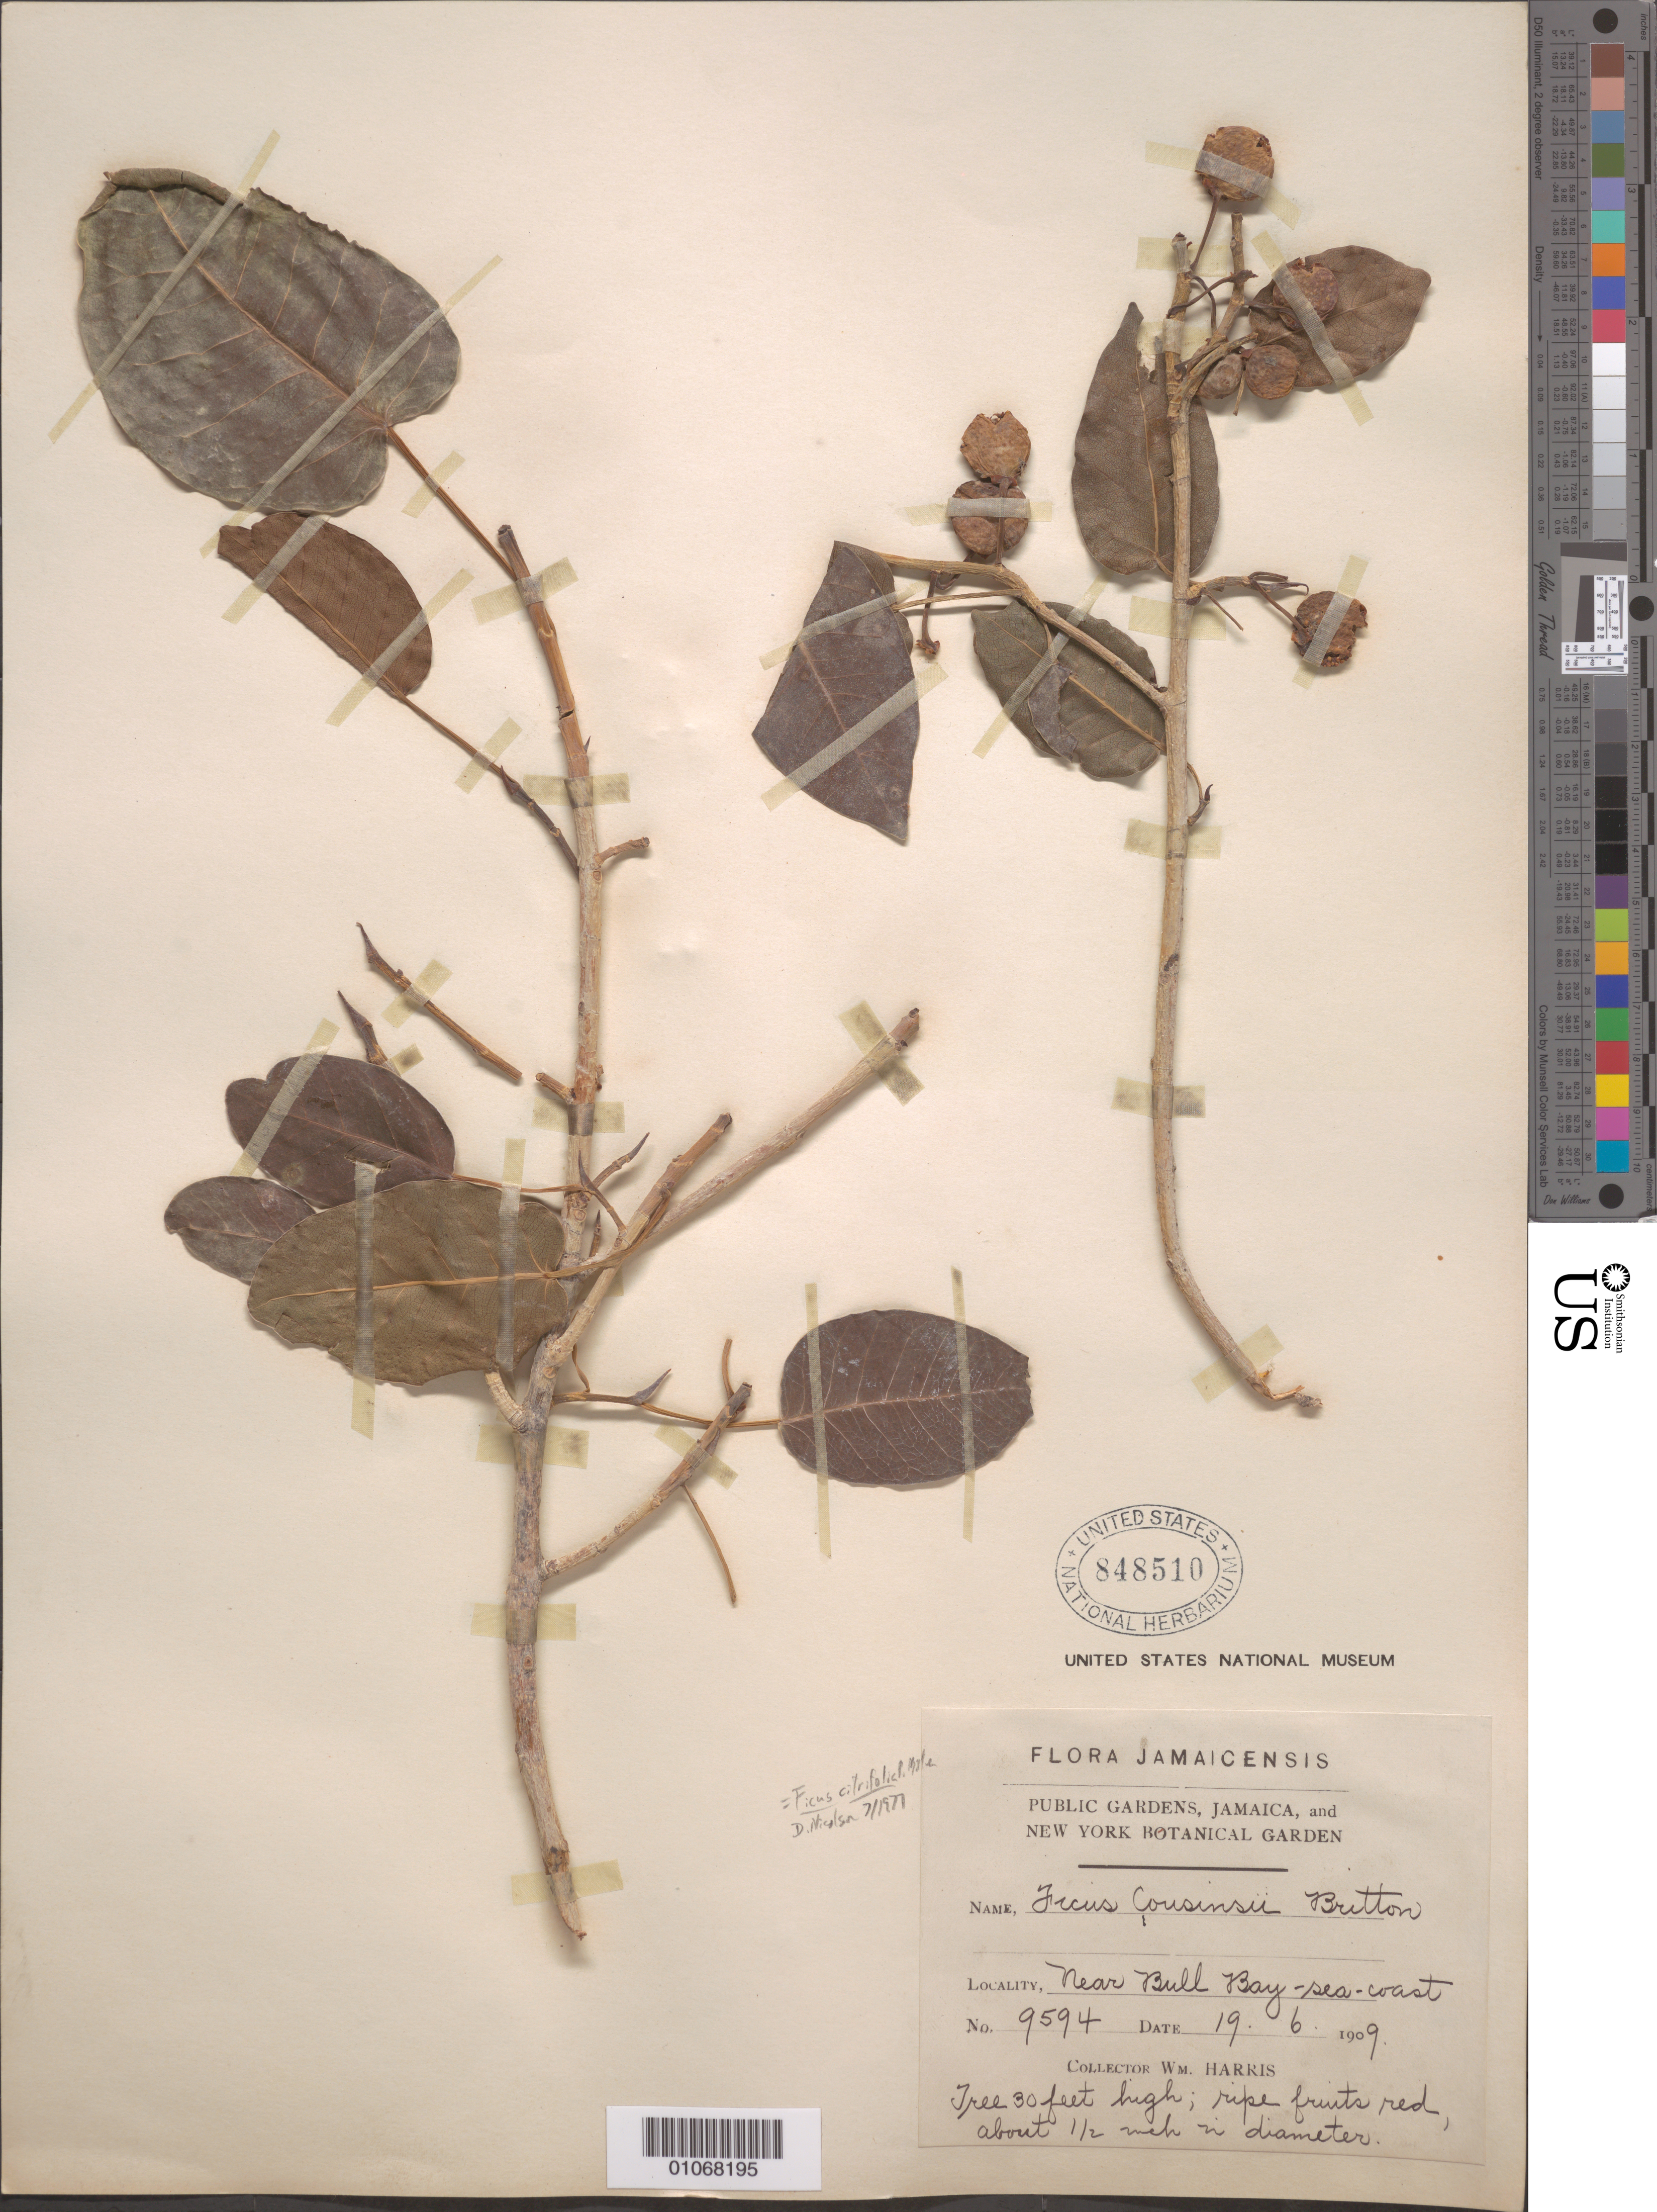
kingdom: Plantae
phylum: Tracheophyta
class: Magnoliopsida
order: Rosales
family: Moraceae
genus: Ficus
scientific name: Ficus citrifolia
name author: Mill.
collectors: W. Harris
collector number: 9594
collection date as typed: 19 Jul 1909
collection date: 1909-07-19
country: Jamaica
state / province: Saint Andrew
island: Jamaica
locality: Near Bull Bay, Sea coast.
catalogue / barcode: US 848510